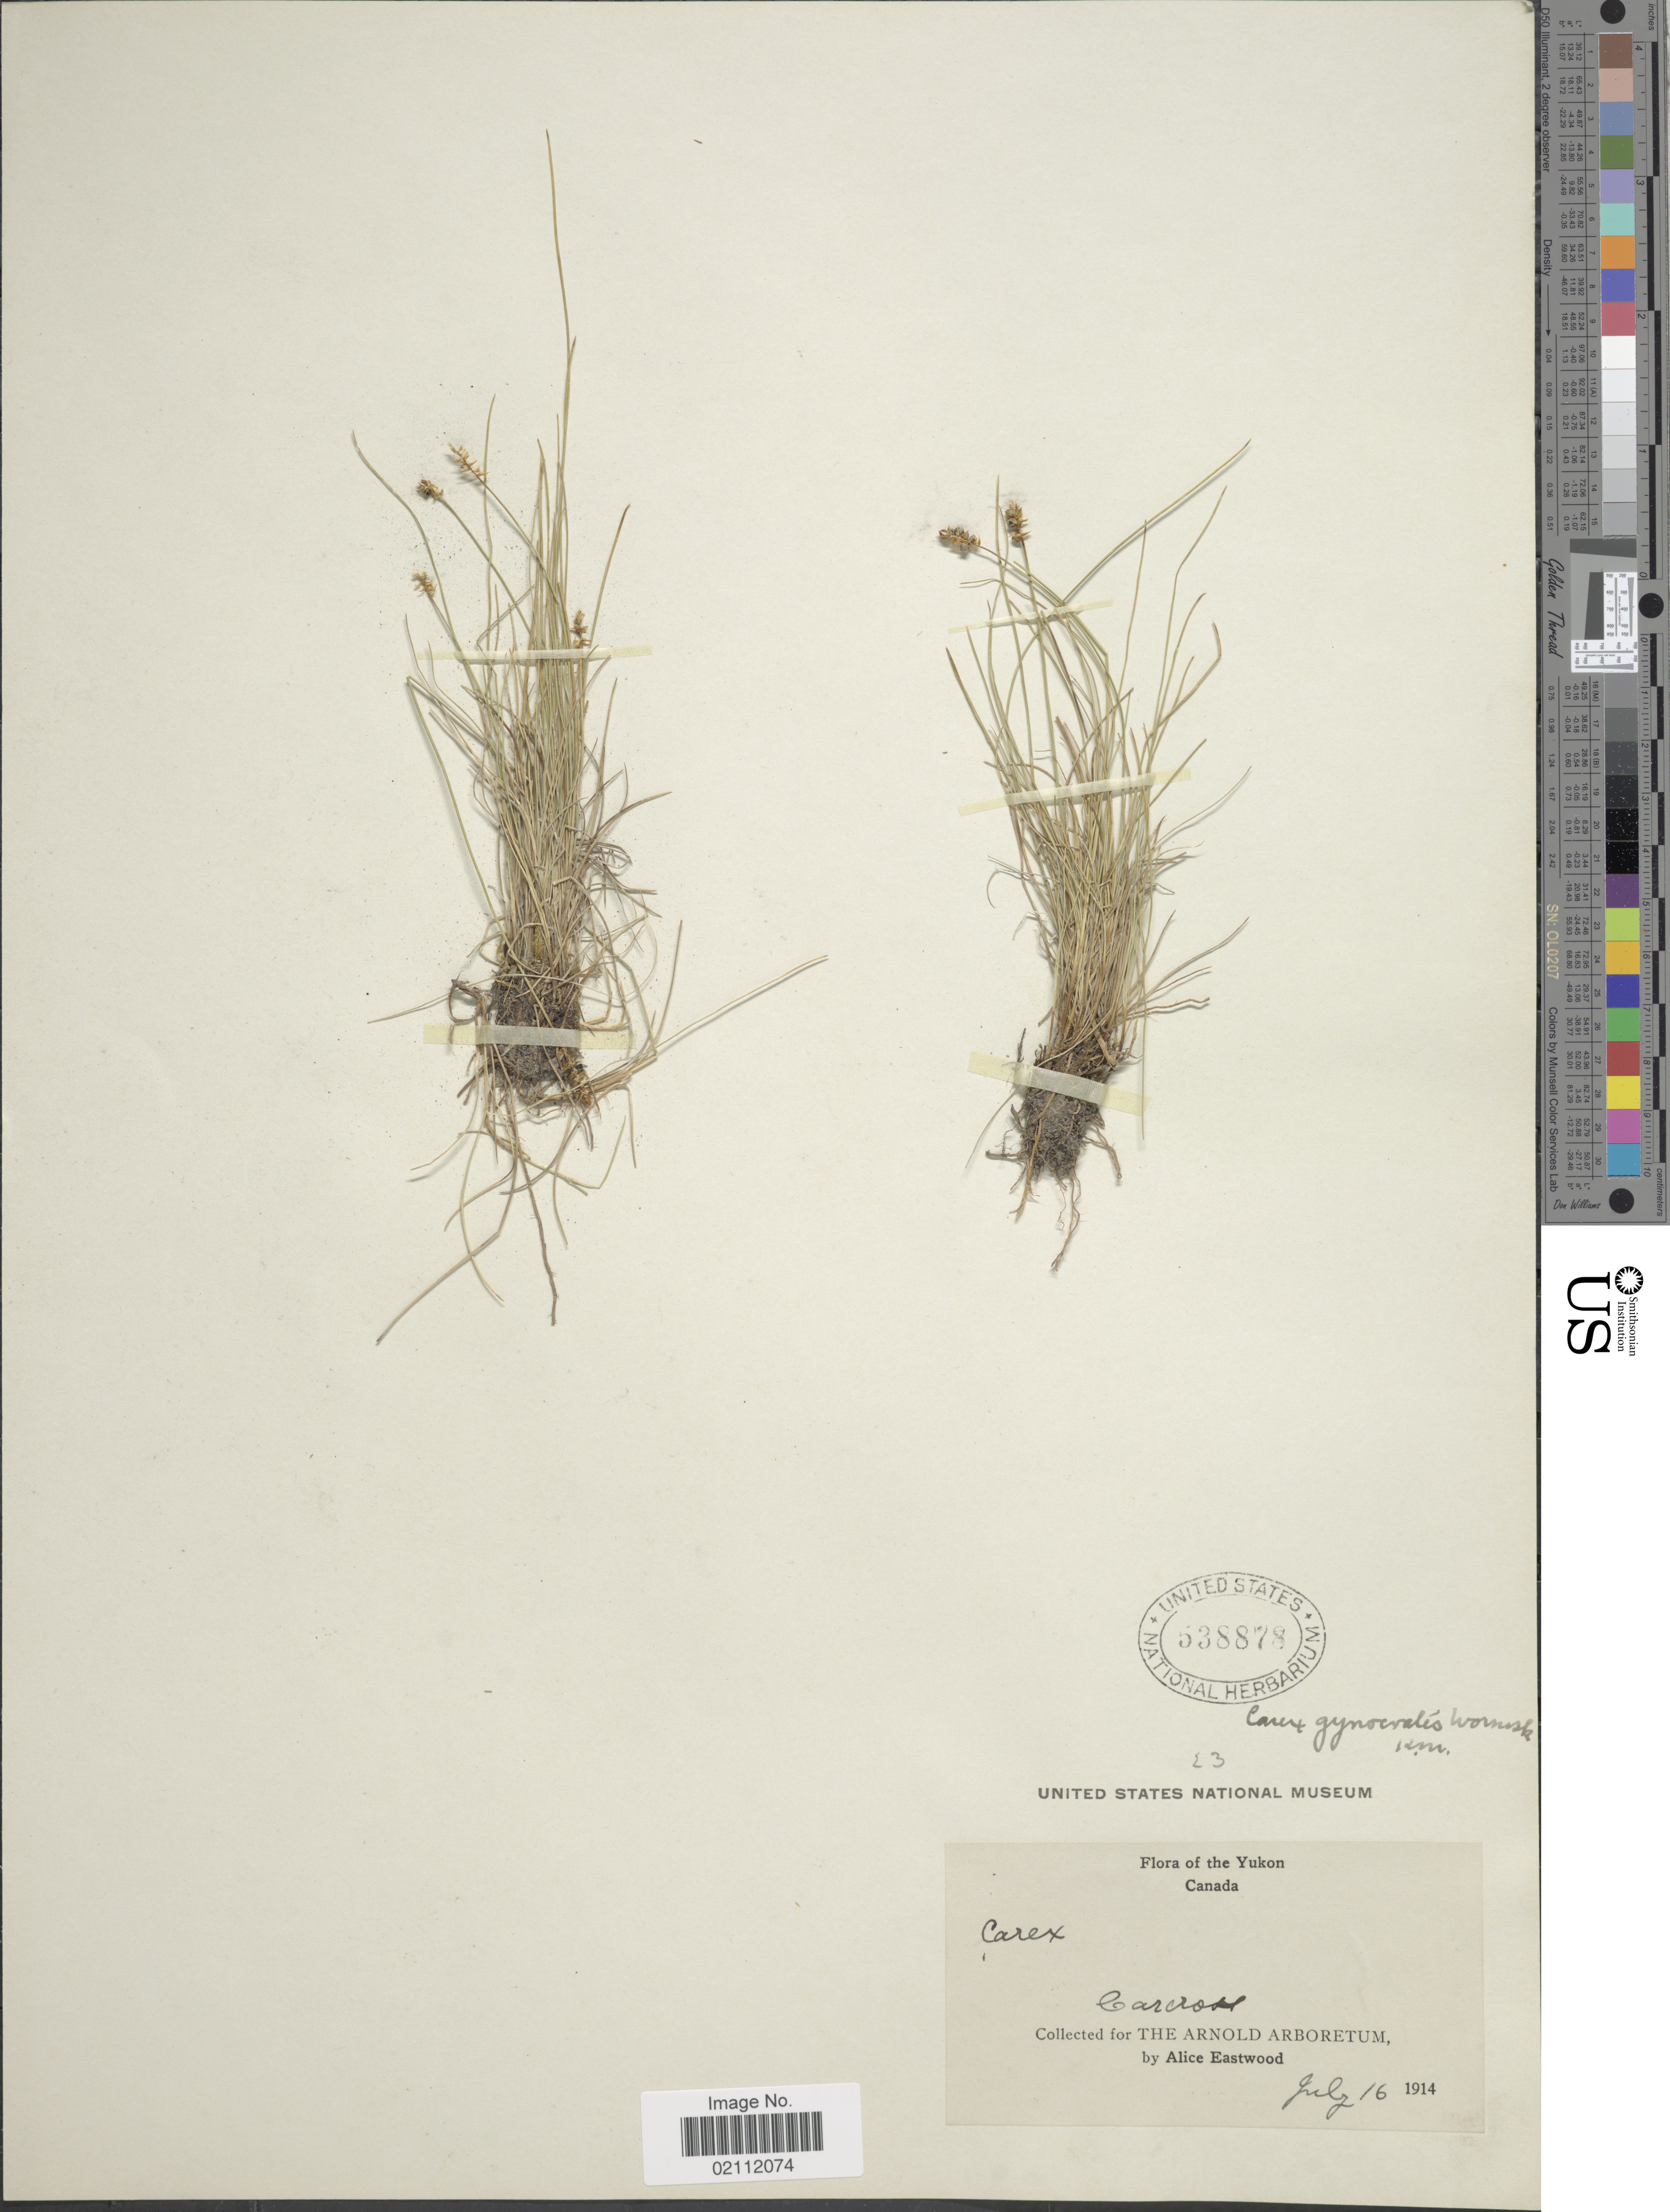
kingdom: Plantae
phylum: Tracheophyta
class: Liliopsida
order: Poales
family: Cyperaceae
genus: Carex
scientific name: Carex nardina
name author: (Hornem.) Fr.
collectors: A. Eastwood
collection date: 1914-07-16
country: Canada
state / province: Yukon Territory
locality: Carcross.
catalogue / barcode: US 538878